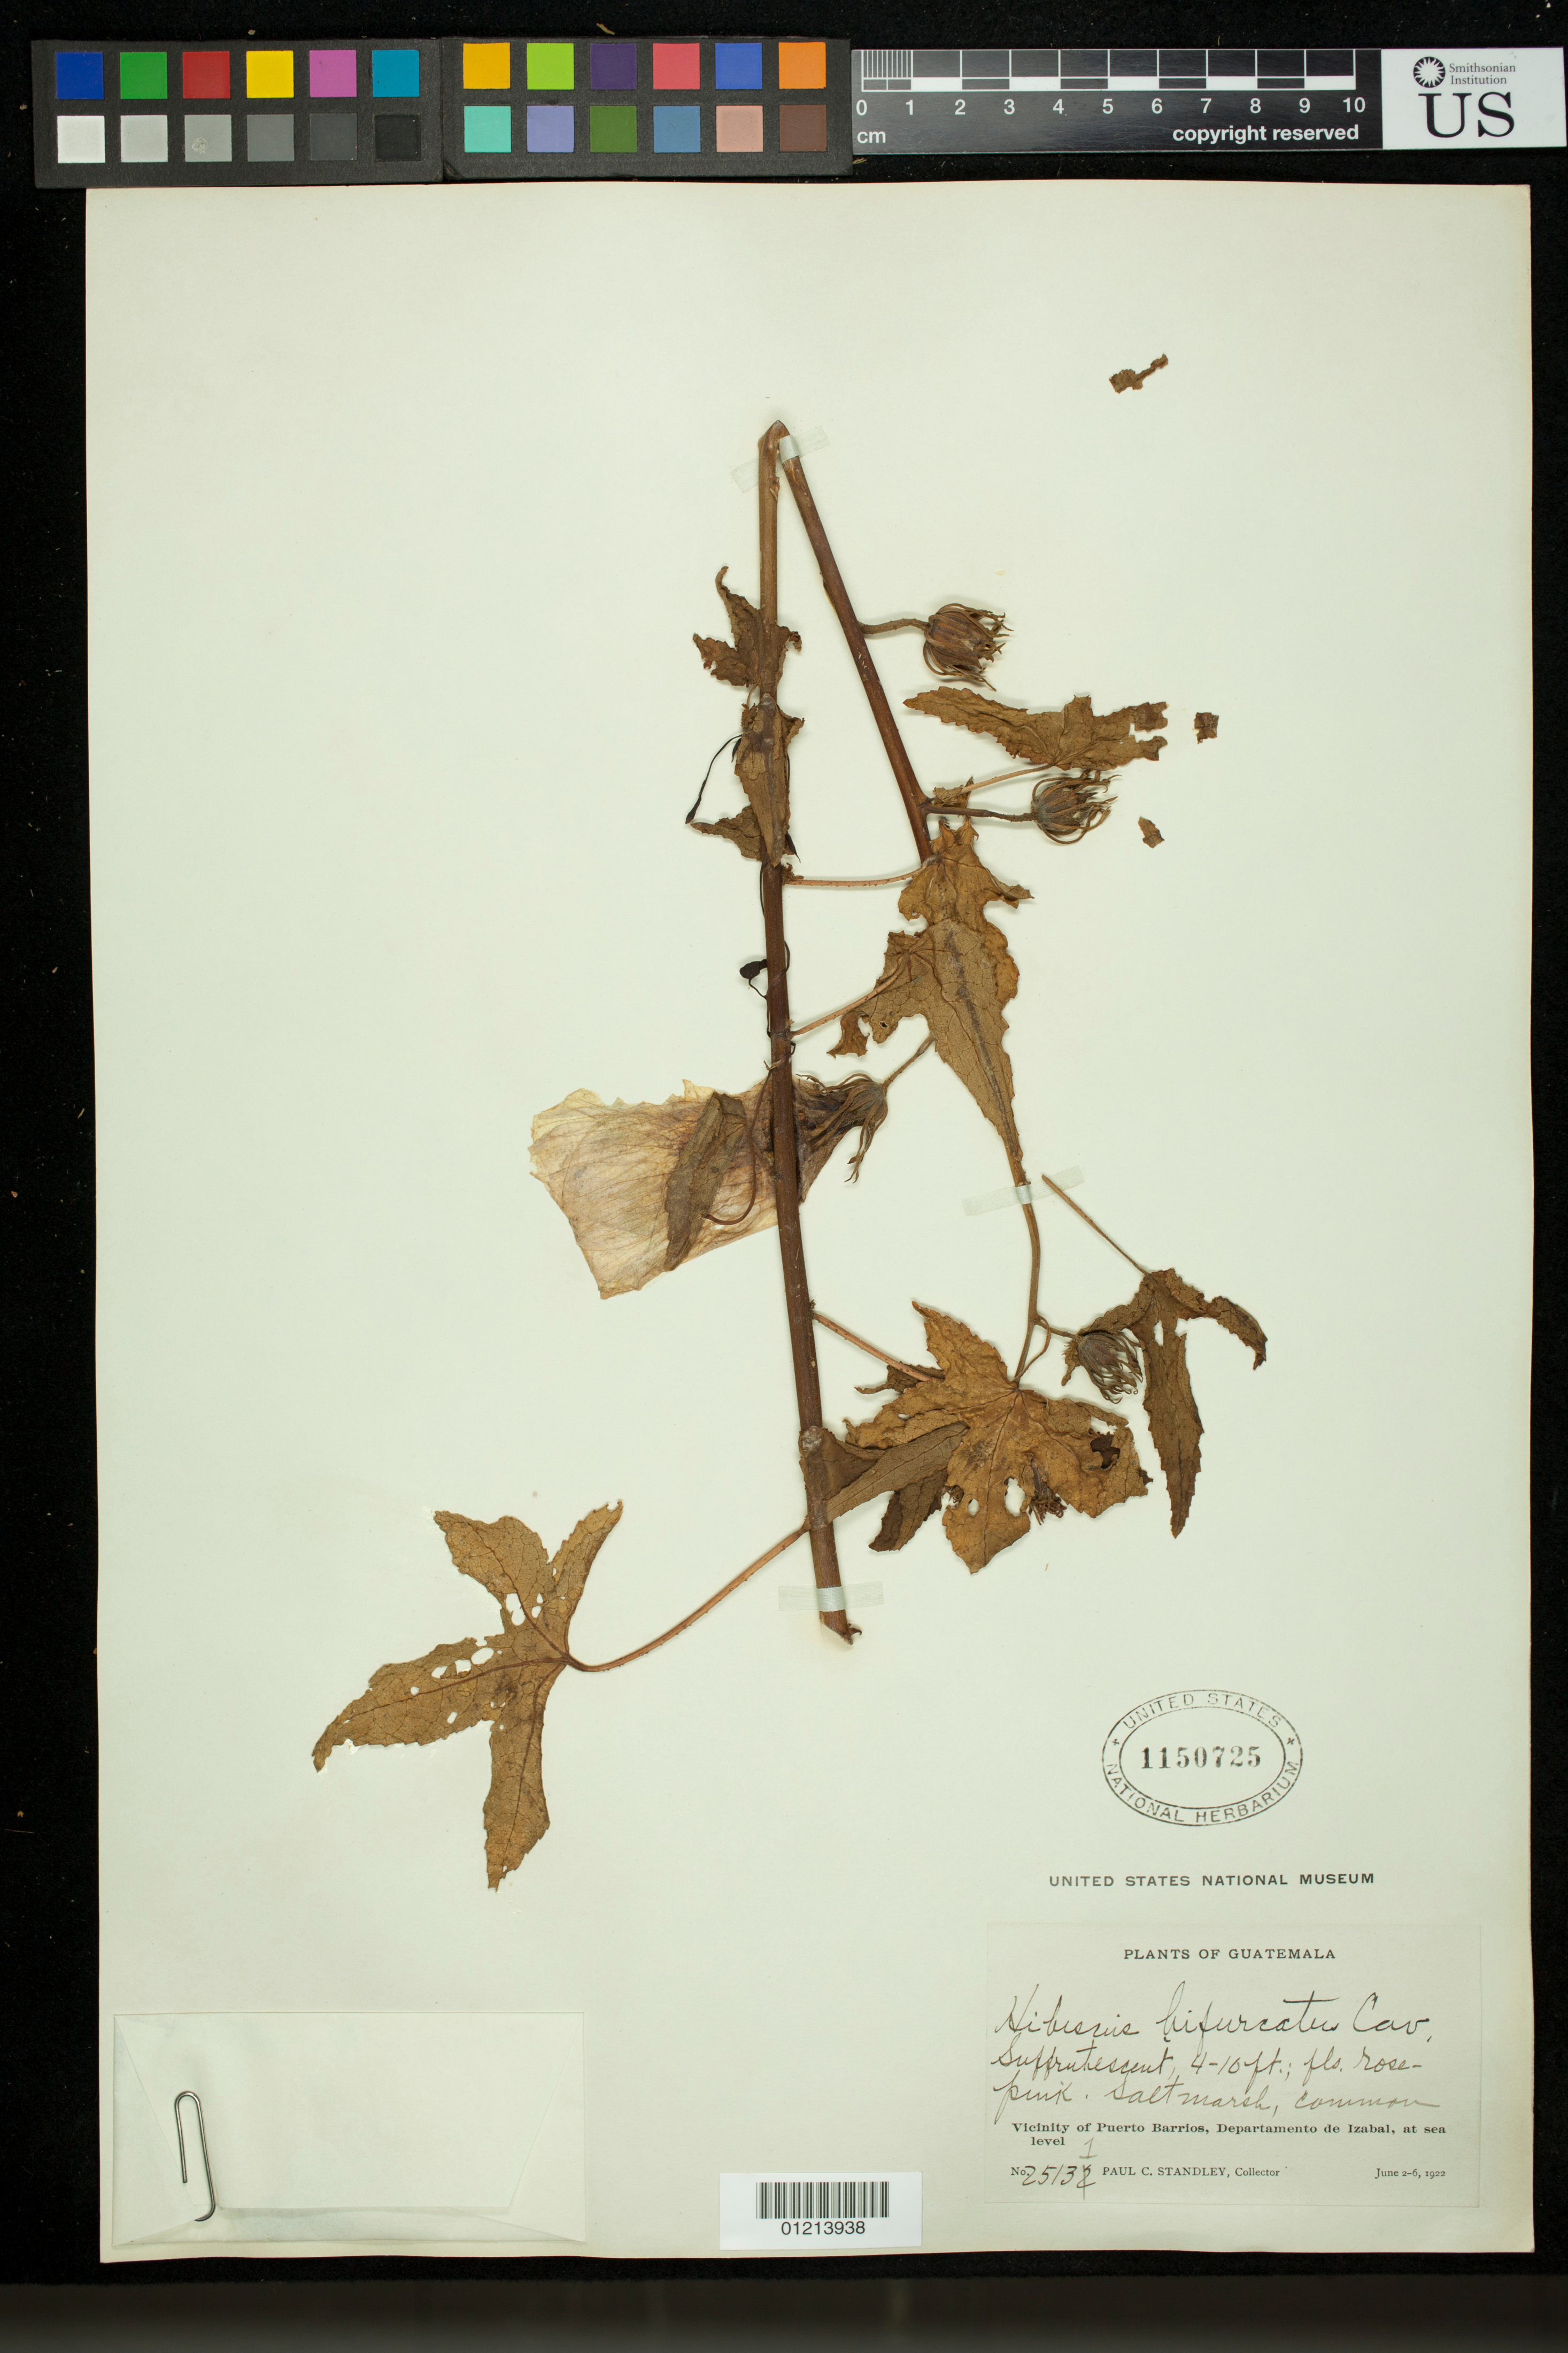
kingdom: Plantae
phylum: Tracheophyta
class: Magnoliopsida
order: Malvales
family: Malvaceae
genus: Sabdariffa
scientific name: Sabdariffa bifurcata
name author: (Cav.) M.C. Duarte & V.N.Yoshikawa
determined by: Dorr, Laurence J., Curator (BOT), Smithsonian Institution - National Museum of Natural History (UNITED STATES)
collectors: P. C. Standley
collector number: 25131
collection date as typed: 02 Jun 1922 to 06 Jun 1922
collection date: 1922-06-02/1922-06-06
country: Guatemala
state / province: Izabal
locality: Vicinity of Puerto Barrios, Departmento de Izabal. Salt marsh.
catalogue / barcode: US 1150725